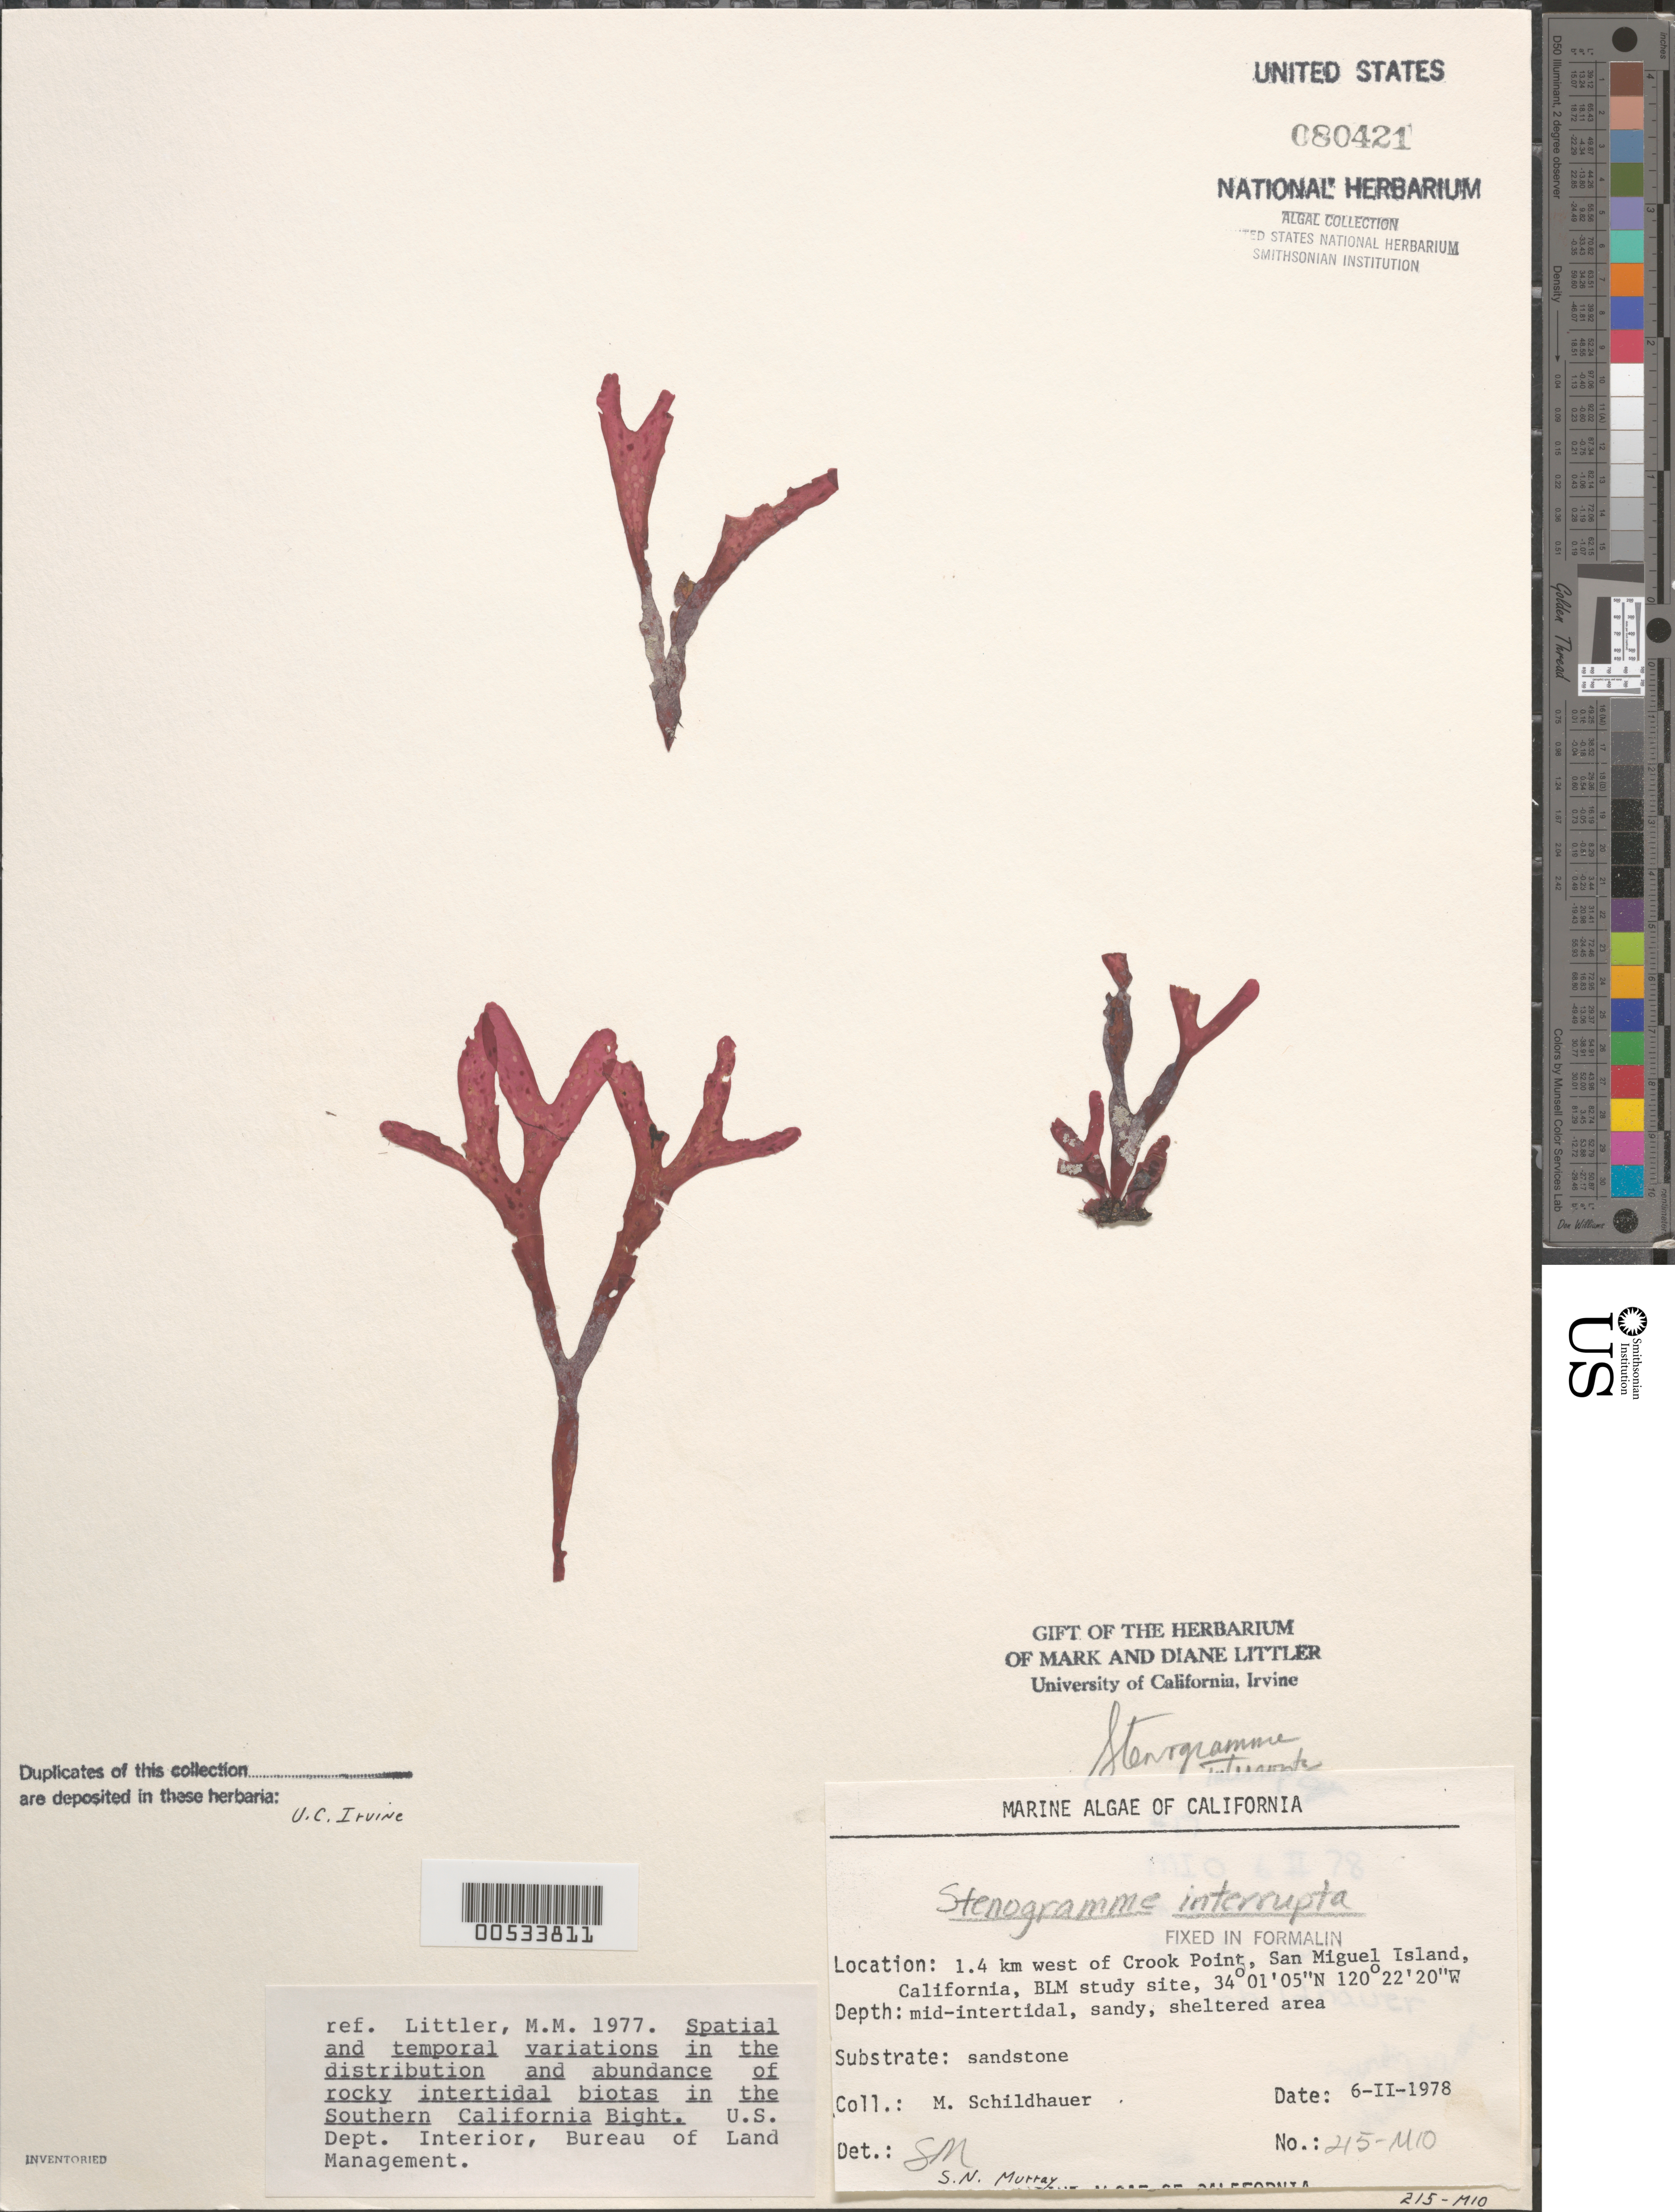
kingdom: Plantae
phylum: Rhodophyta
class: Florideophyceae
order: Gigartinales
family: Phyllophoraceae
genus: Stenogramma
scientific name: Stenogramma interruptum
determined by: Murray, S. N.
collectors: M. Schildhauer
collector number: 215-mio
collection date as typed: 06 Feb 1978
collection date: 1978-02-06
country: United States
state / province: California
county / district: Santa Barbara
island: San Miguel Island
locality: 1.4 km north of Crook Point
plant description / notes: BLM-SOCALBIGHT Rocky Intertidal Survey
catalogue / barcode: US 80421